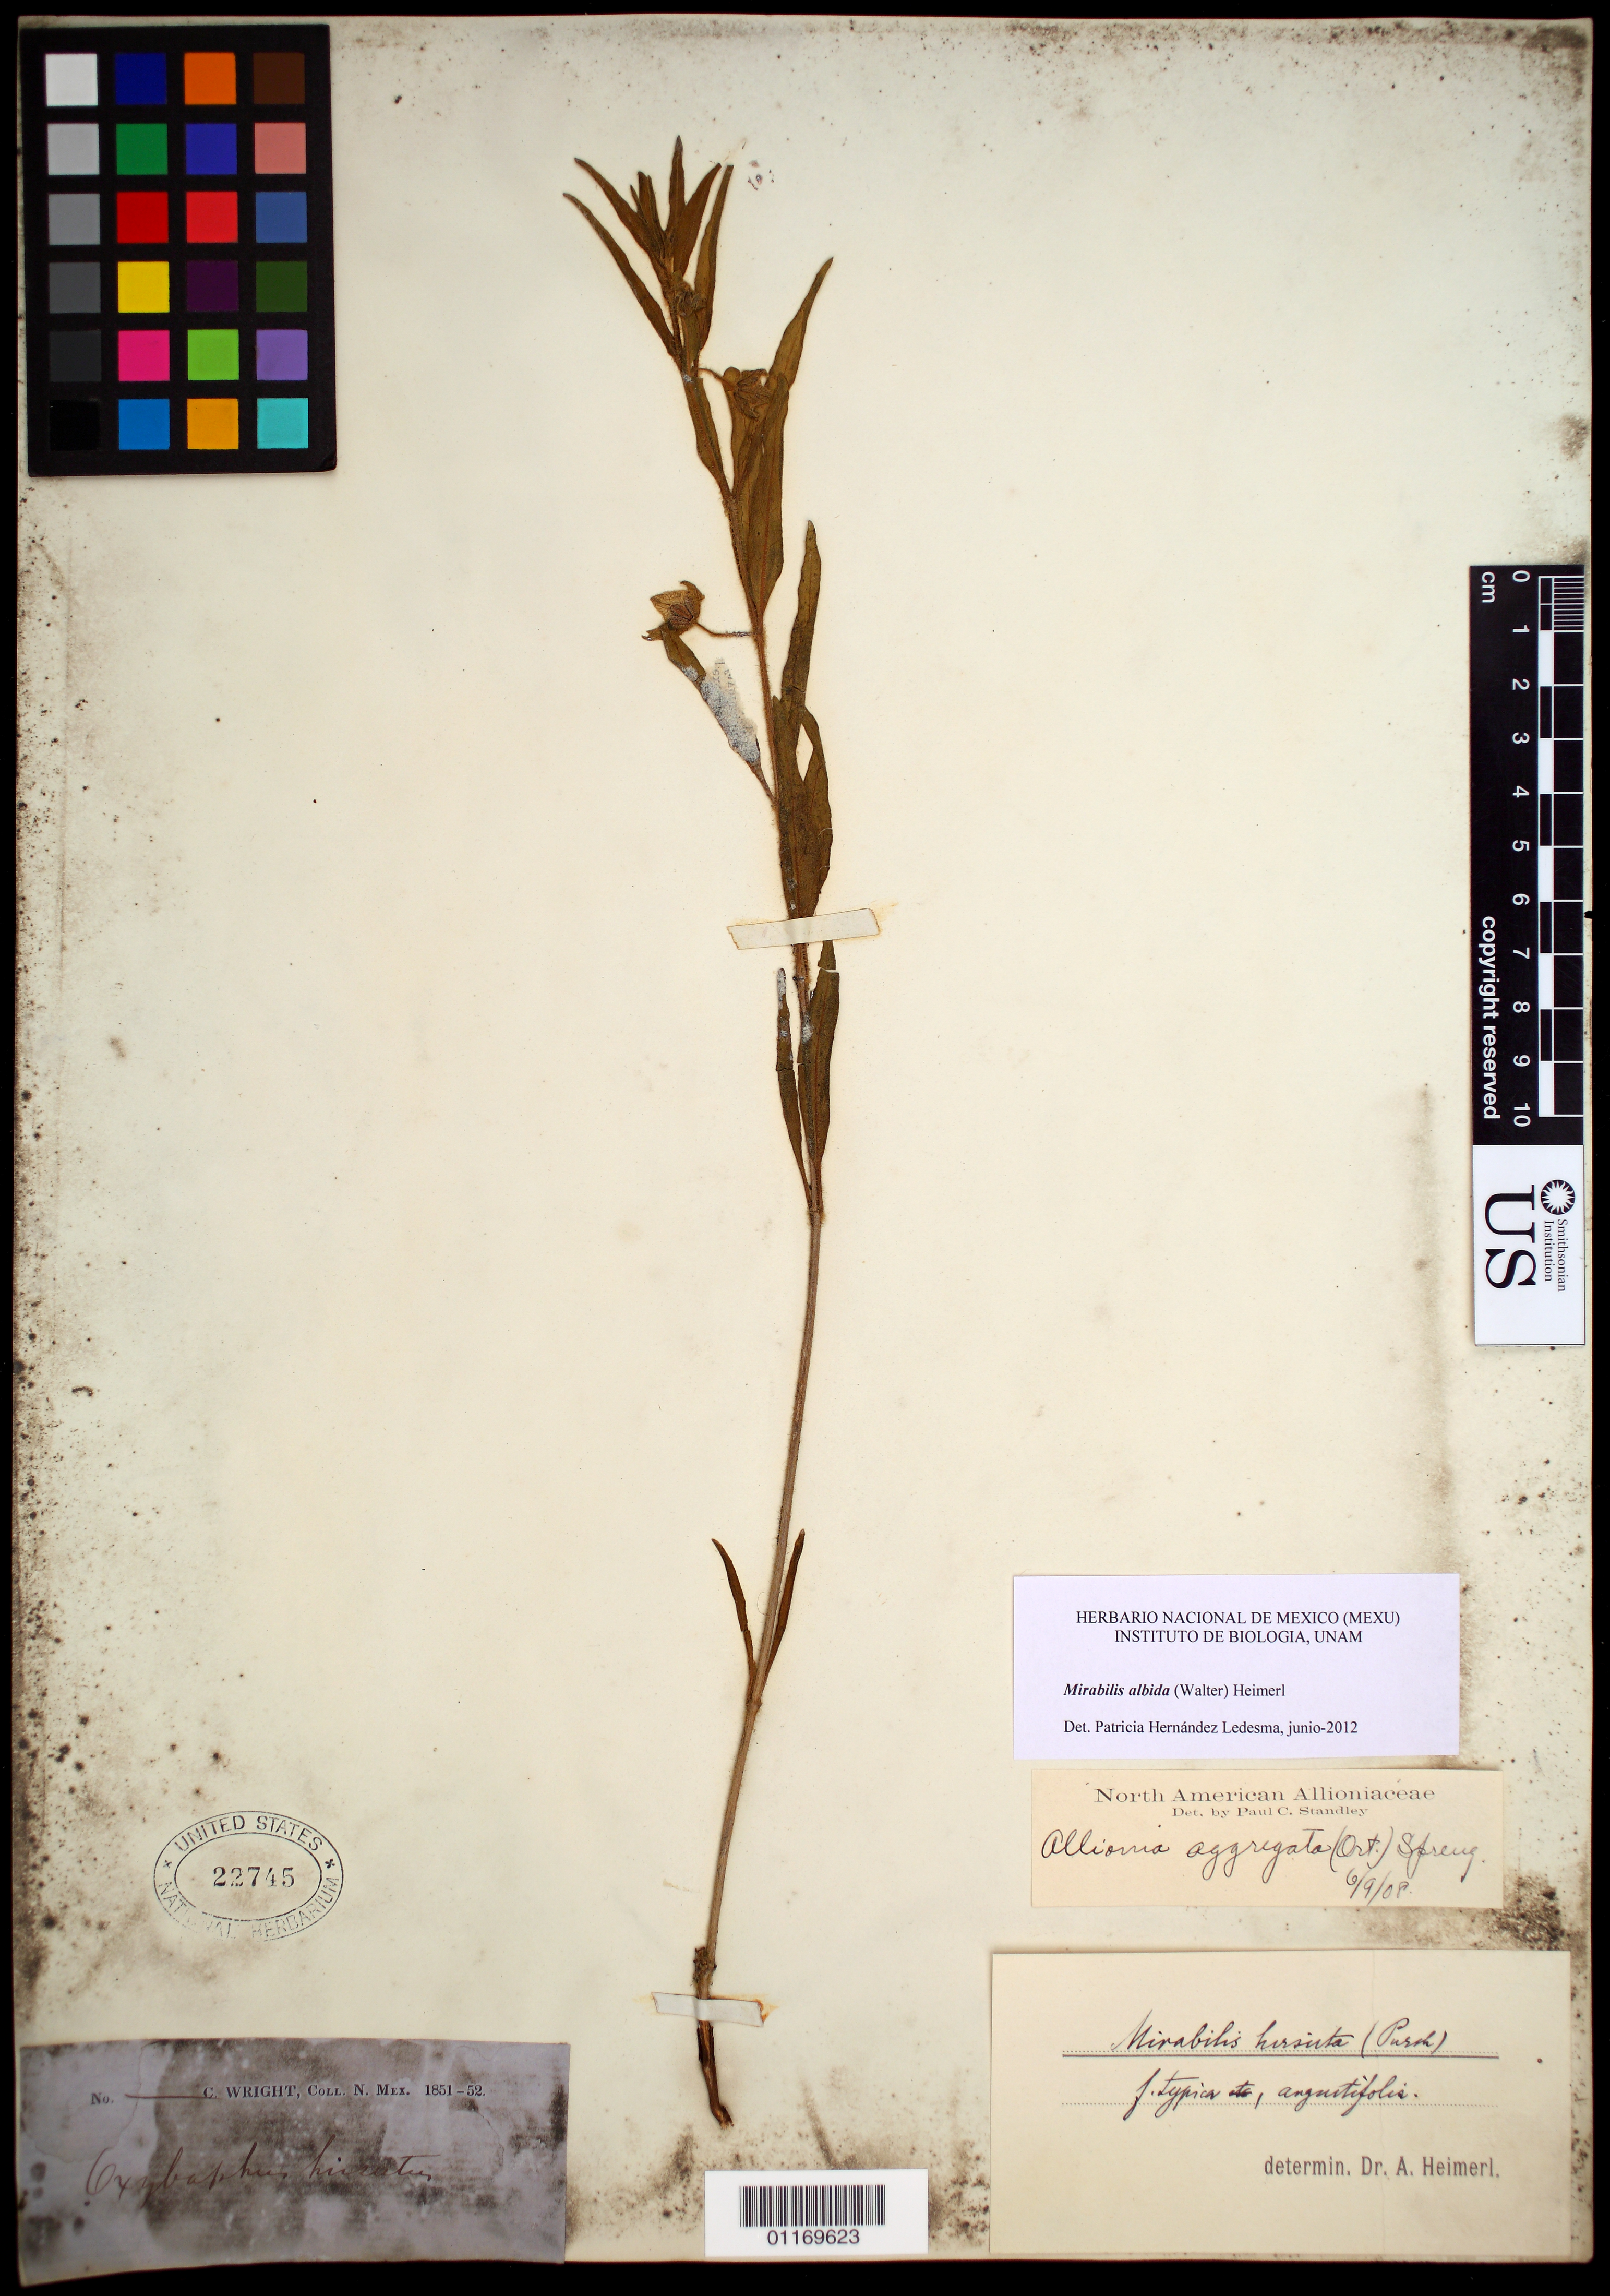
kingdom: Plantae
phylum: Tracheophyta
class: Magnoliopsida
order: Caryophyllales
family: Nyctaginaceae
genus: Mirabilis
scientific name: Mirabilis albida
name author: (Walter) Heimerl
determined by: Hernández-Ledesma, Patricia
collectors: C. Wright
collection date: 1851/1852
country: United States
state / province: New Mexico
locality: "N. Mex." [=northern Mexico or New Mexico? either way possibly referring to present-day Arizona or Texas]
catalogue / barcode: US 22745